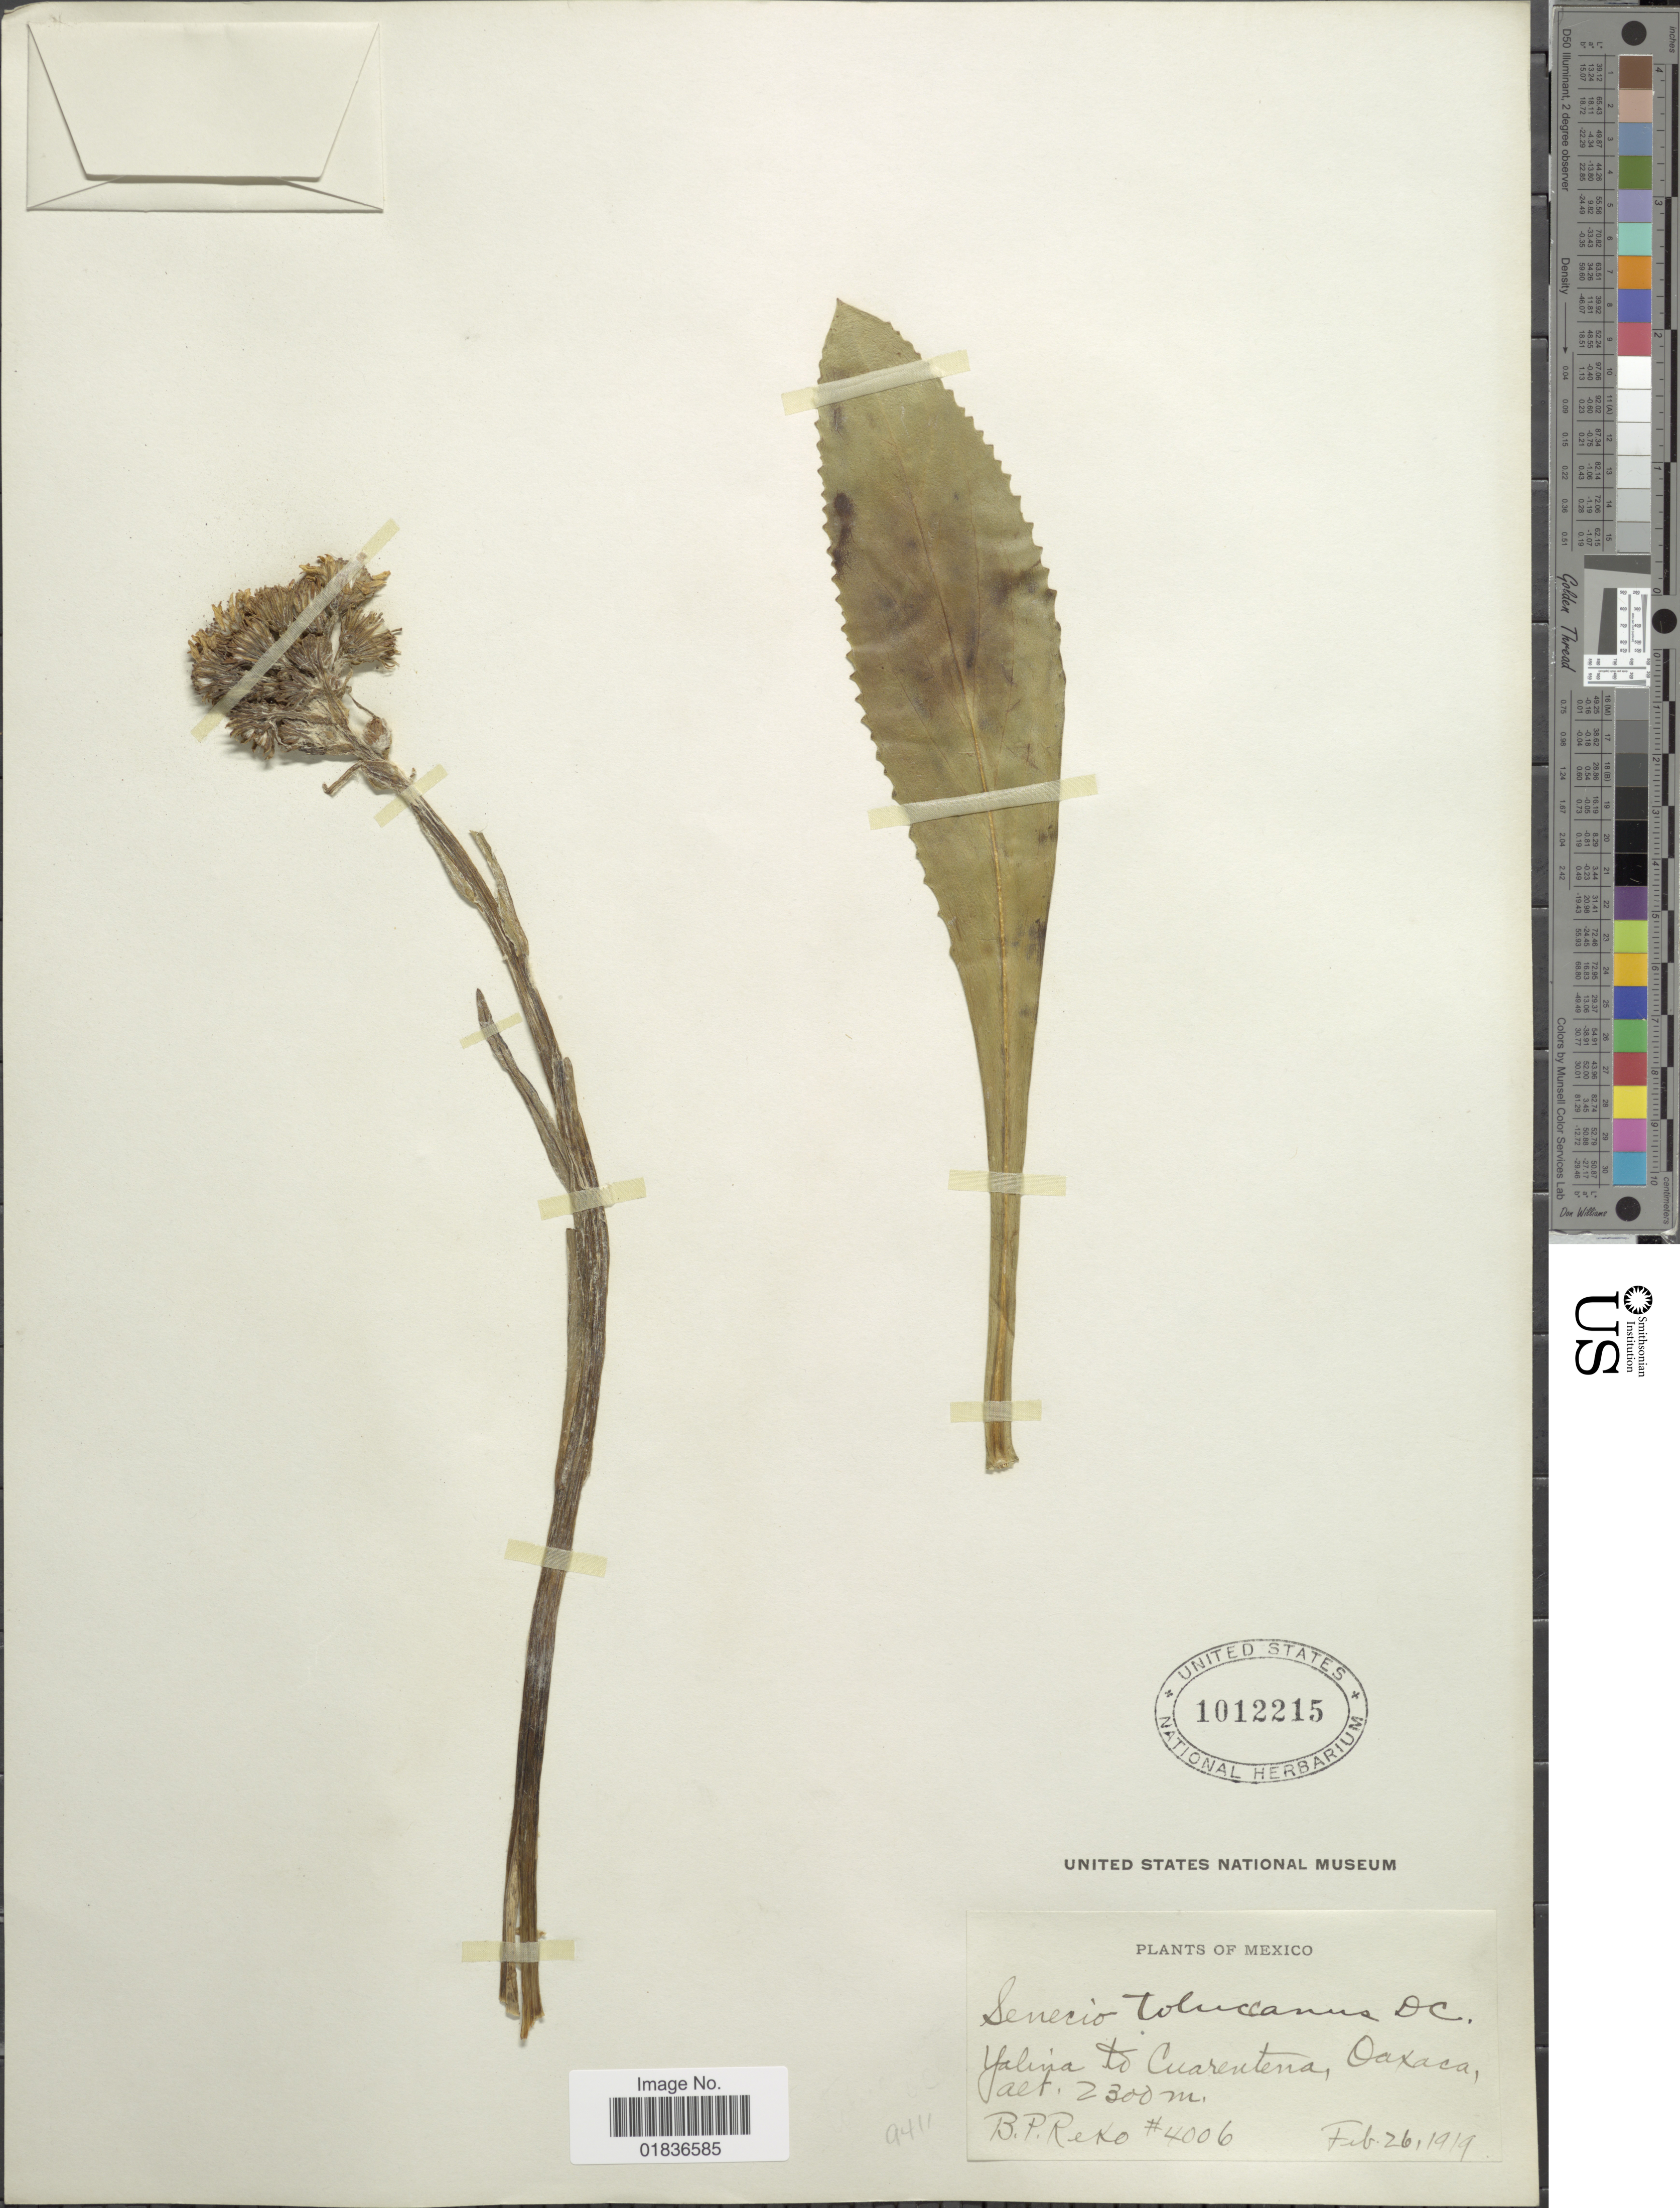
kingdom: Plantae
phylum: Tracheophyta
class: Magnoliopsida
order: Asterales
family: Asteraceae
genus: Senecio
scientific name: Senecio toluccanus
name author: DC.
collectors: B. P. Reko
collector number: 4006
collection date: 1919-02-26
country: Mexico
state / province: Oaxaca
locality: Yalina to Cuarentena.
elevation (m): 2300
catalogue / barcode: US 1012215